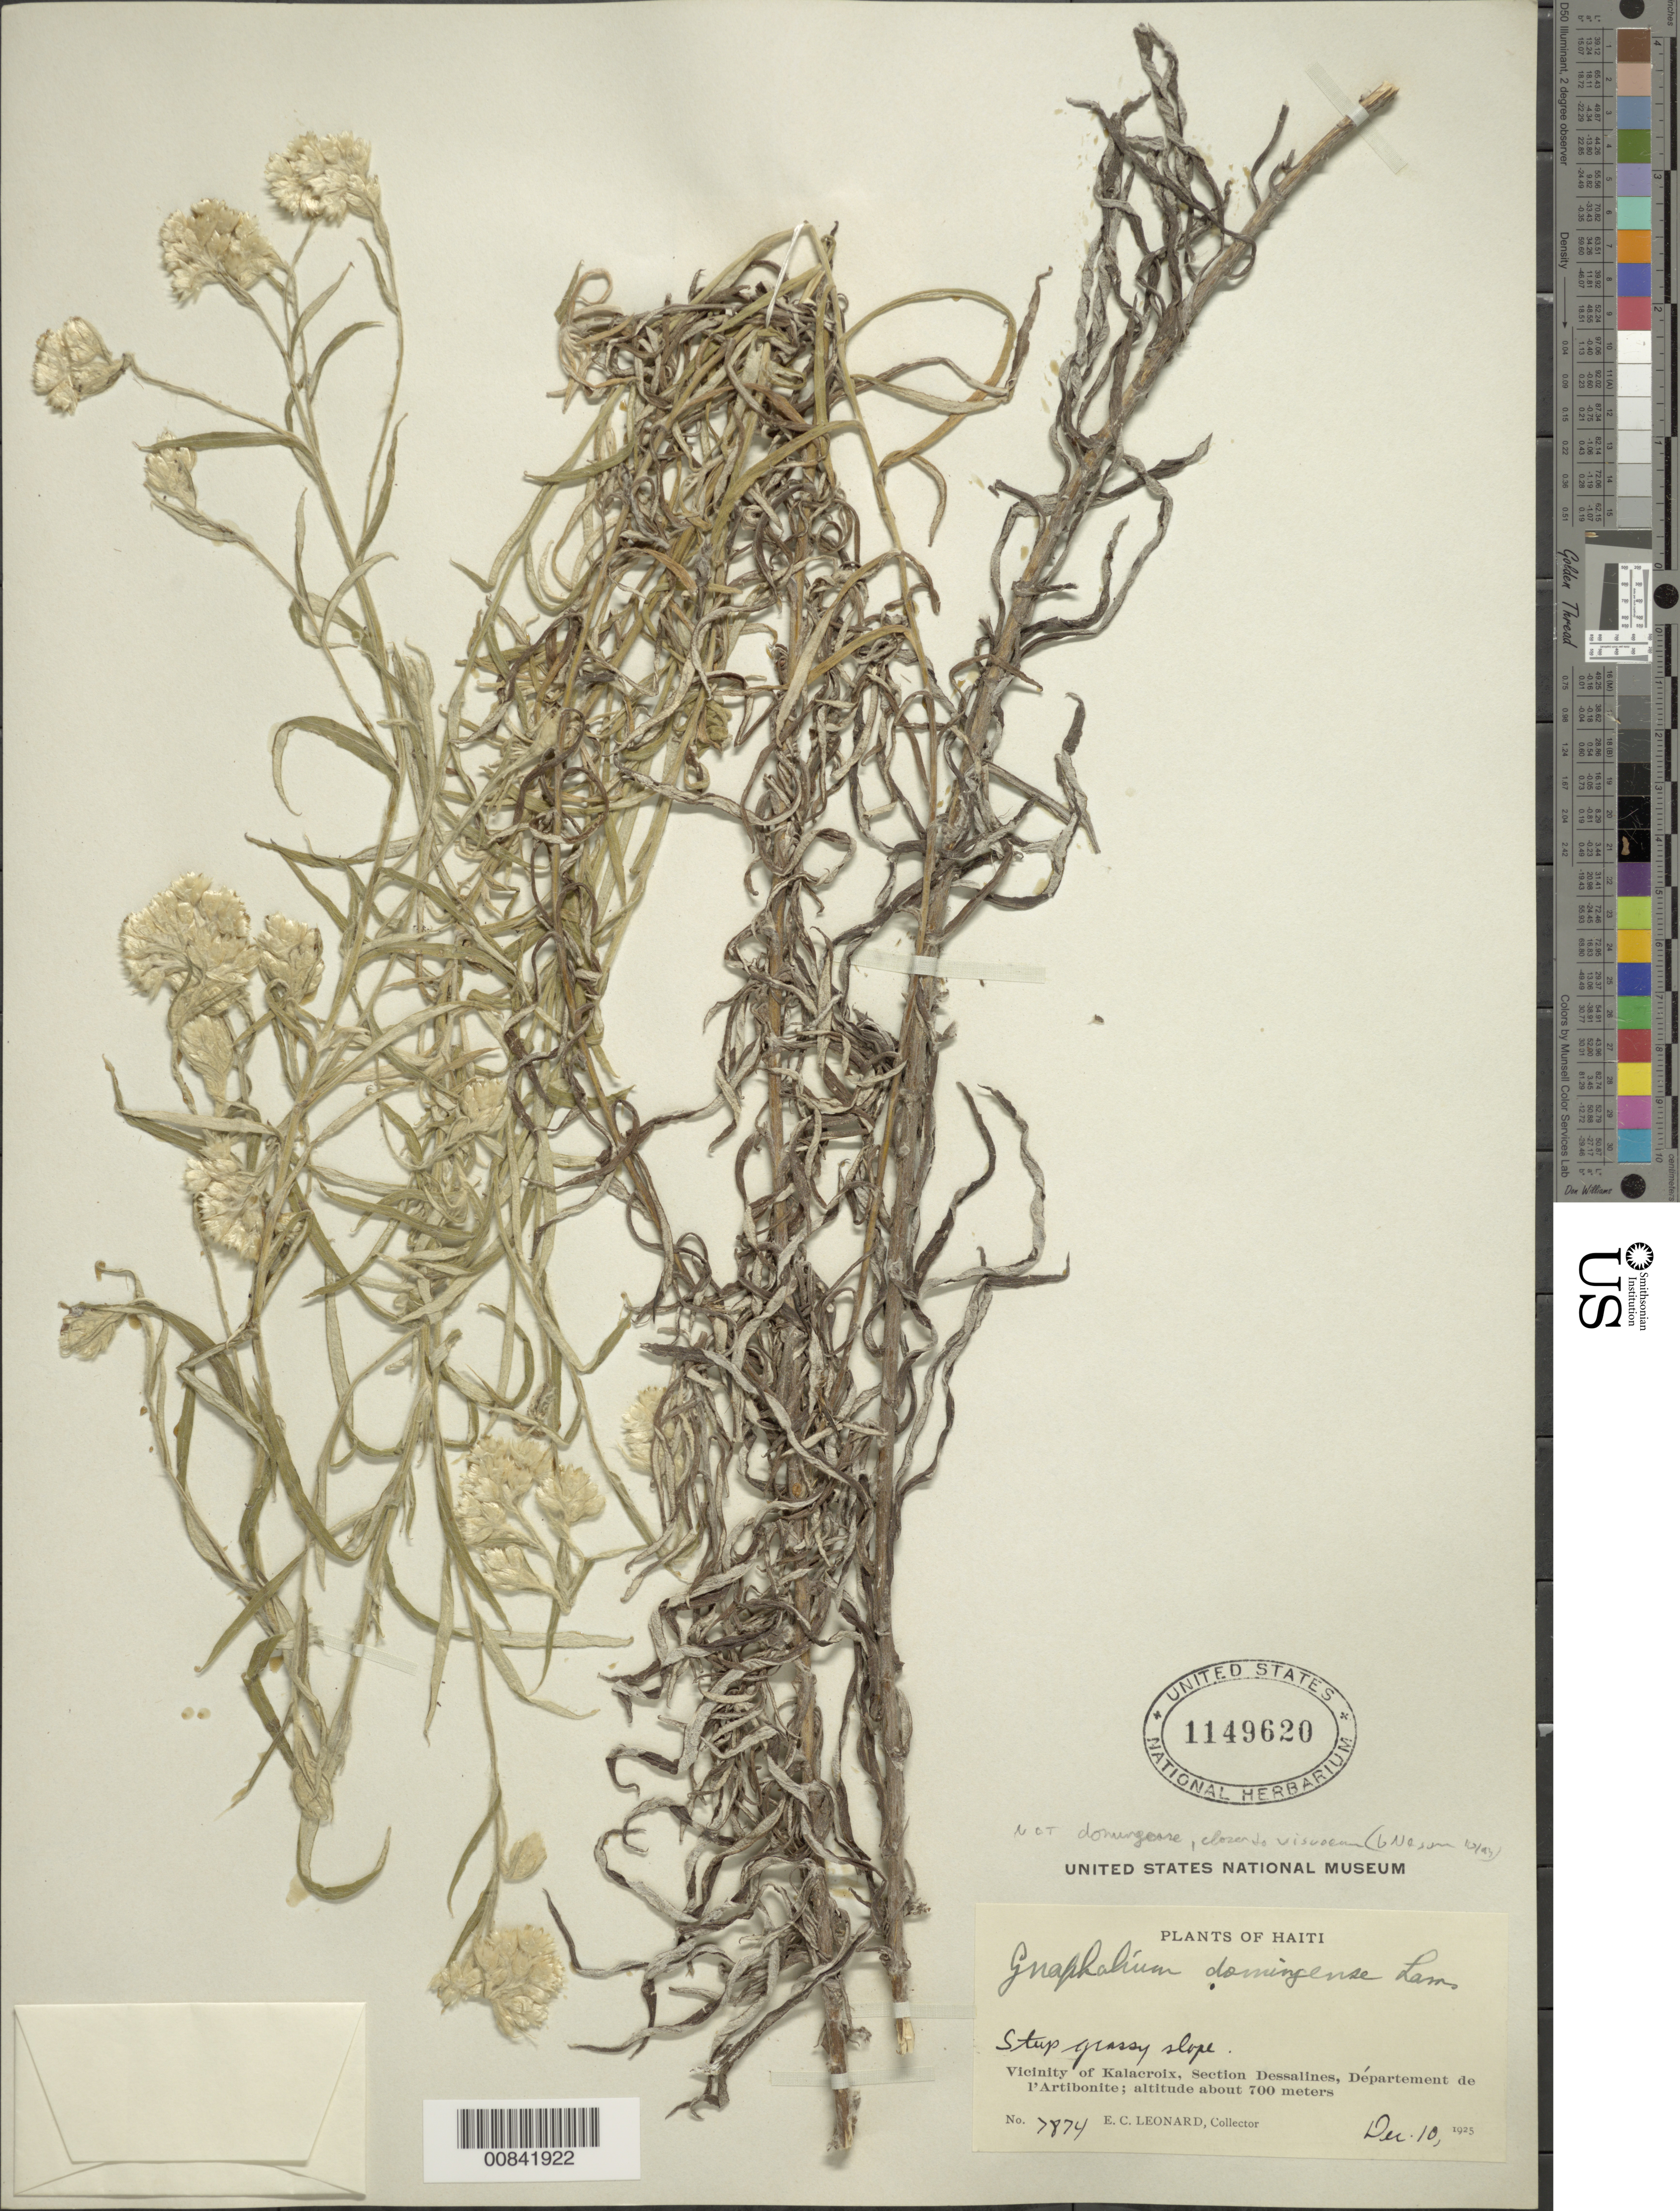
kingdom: Plantae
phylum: Tracheophyta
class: Magnoliopsida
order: Asterales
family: Asteraceae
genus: Pseudognaphalium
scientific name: Pseudognaphalium scythiphyllum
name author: G.L. Nesom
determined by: Nesom, Guy L.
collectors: E. C. Leonard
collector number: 7874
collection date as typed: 10 Dec 1925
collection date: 1925-12-10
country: Haiti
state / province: Artibonite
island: Hispaniola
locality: Vicinity of Kalacroix, Section Dessalines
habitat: Steep grassy slope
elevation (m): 700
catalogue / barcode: US 1149620